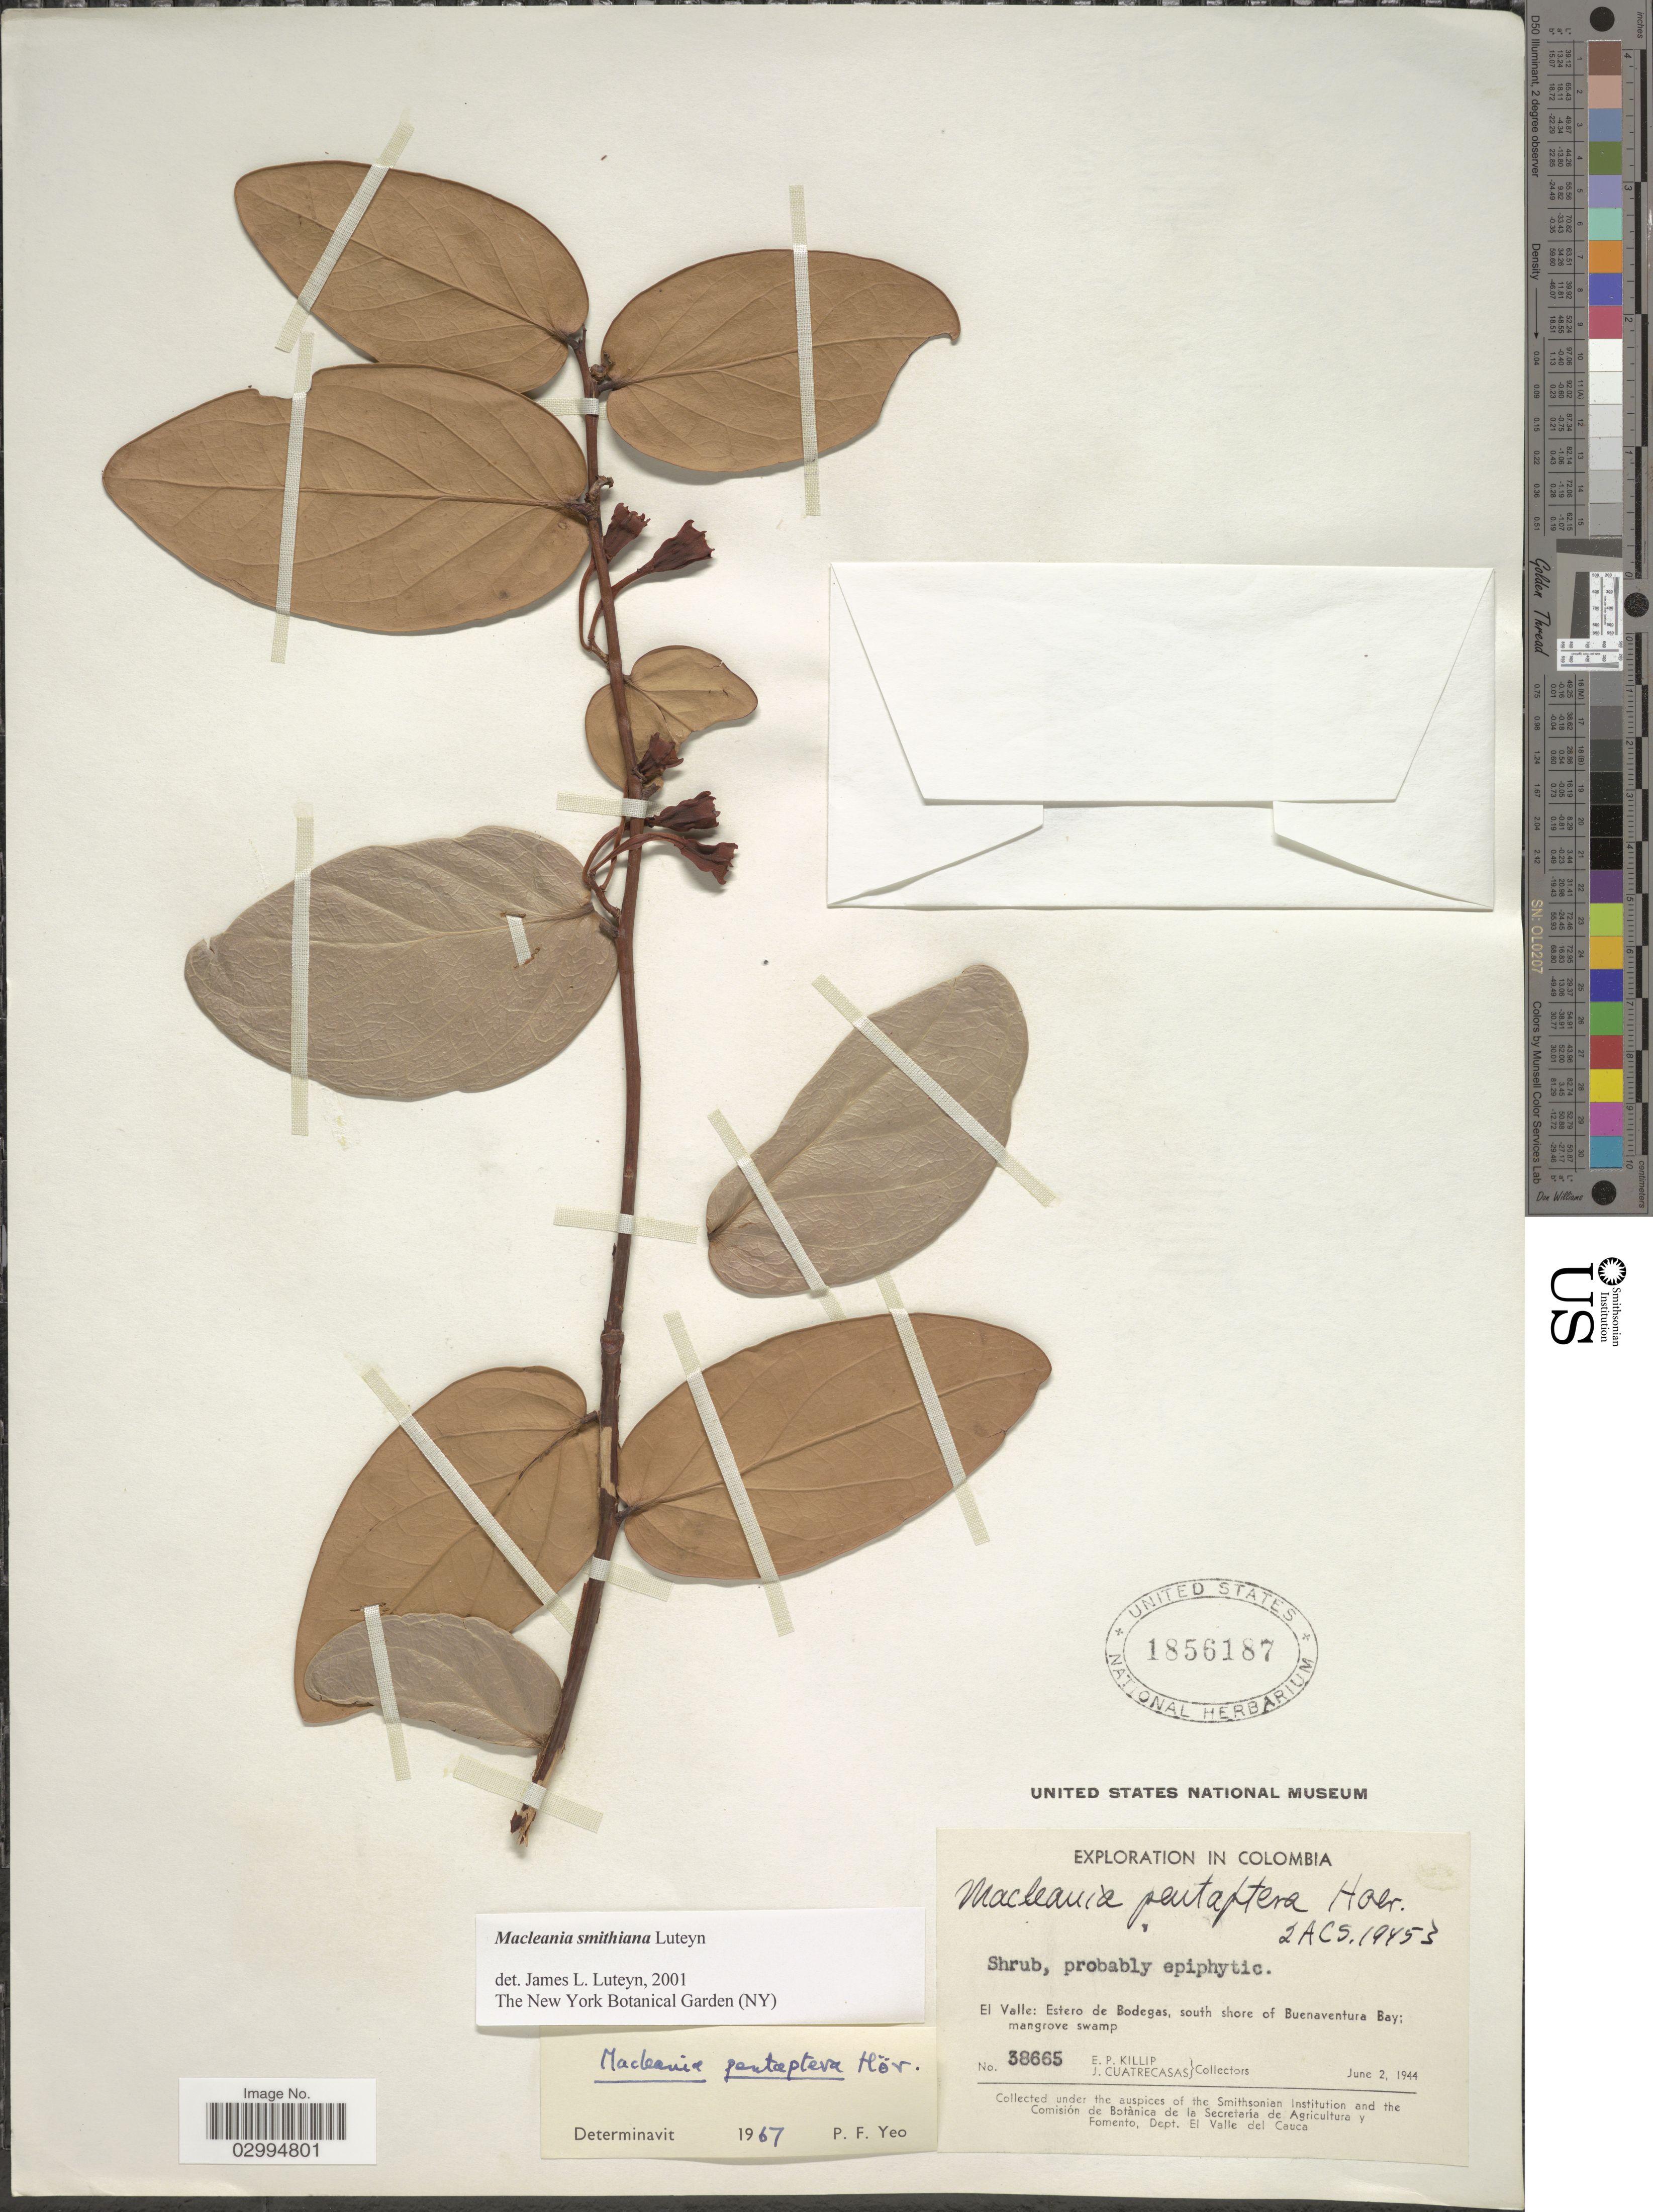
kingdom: Plantae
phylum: Tracheophyta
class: Magnoliopsida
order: Ericales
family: Ericaceae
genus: Macleania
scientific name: Macleania smithiana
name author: Luteyn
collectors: E. P. Killip & J. Cuatrecasas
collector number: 38665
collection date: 1944-06-02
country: Colombia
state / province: Valle del Cauca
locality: El Valle: Estero de Bodegas, south shore of Buenaventura Bay.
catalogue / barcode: US 1856187